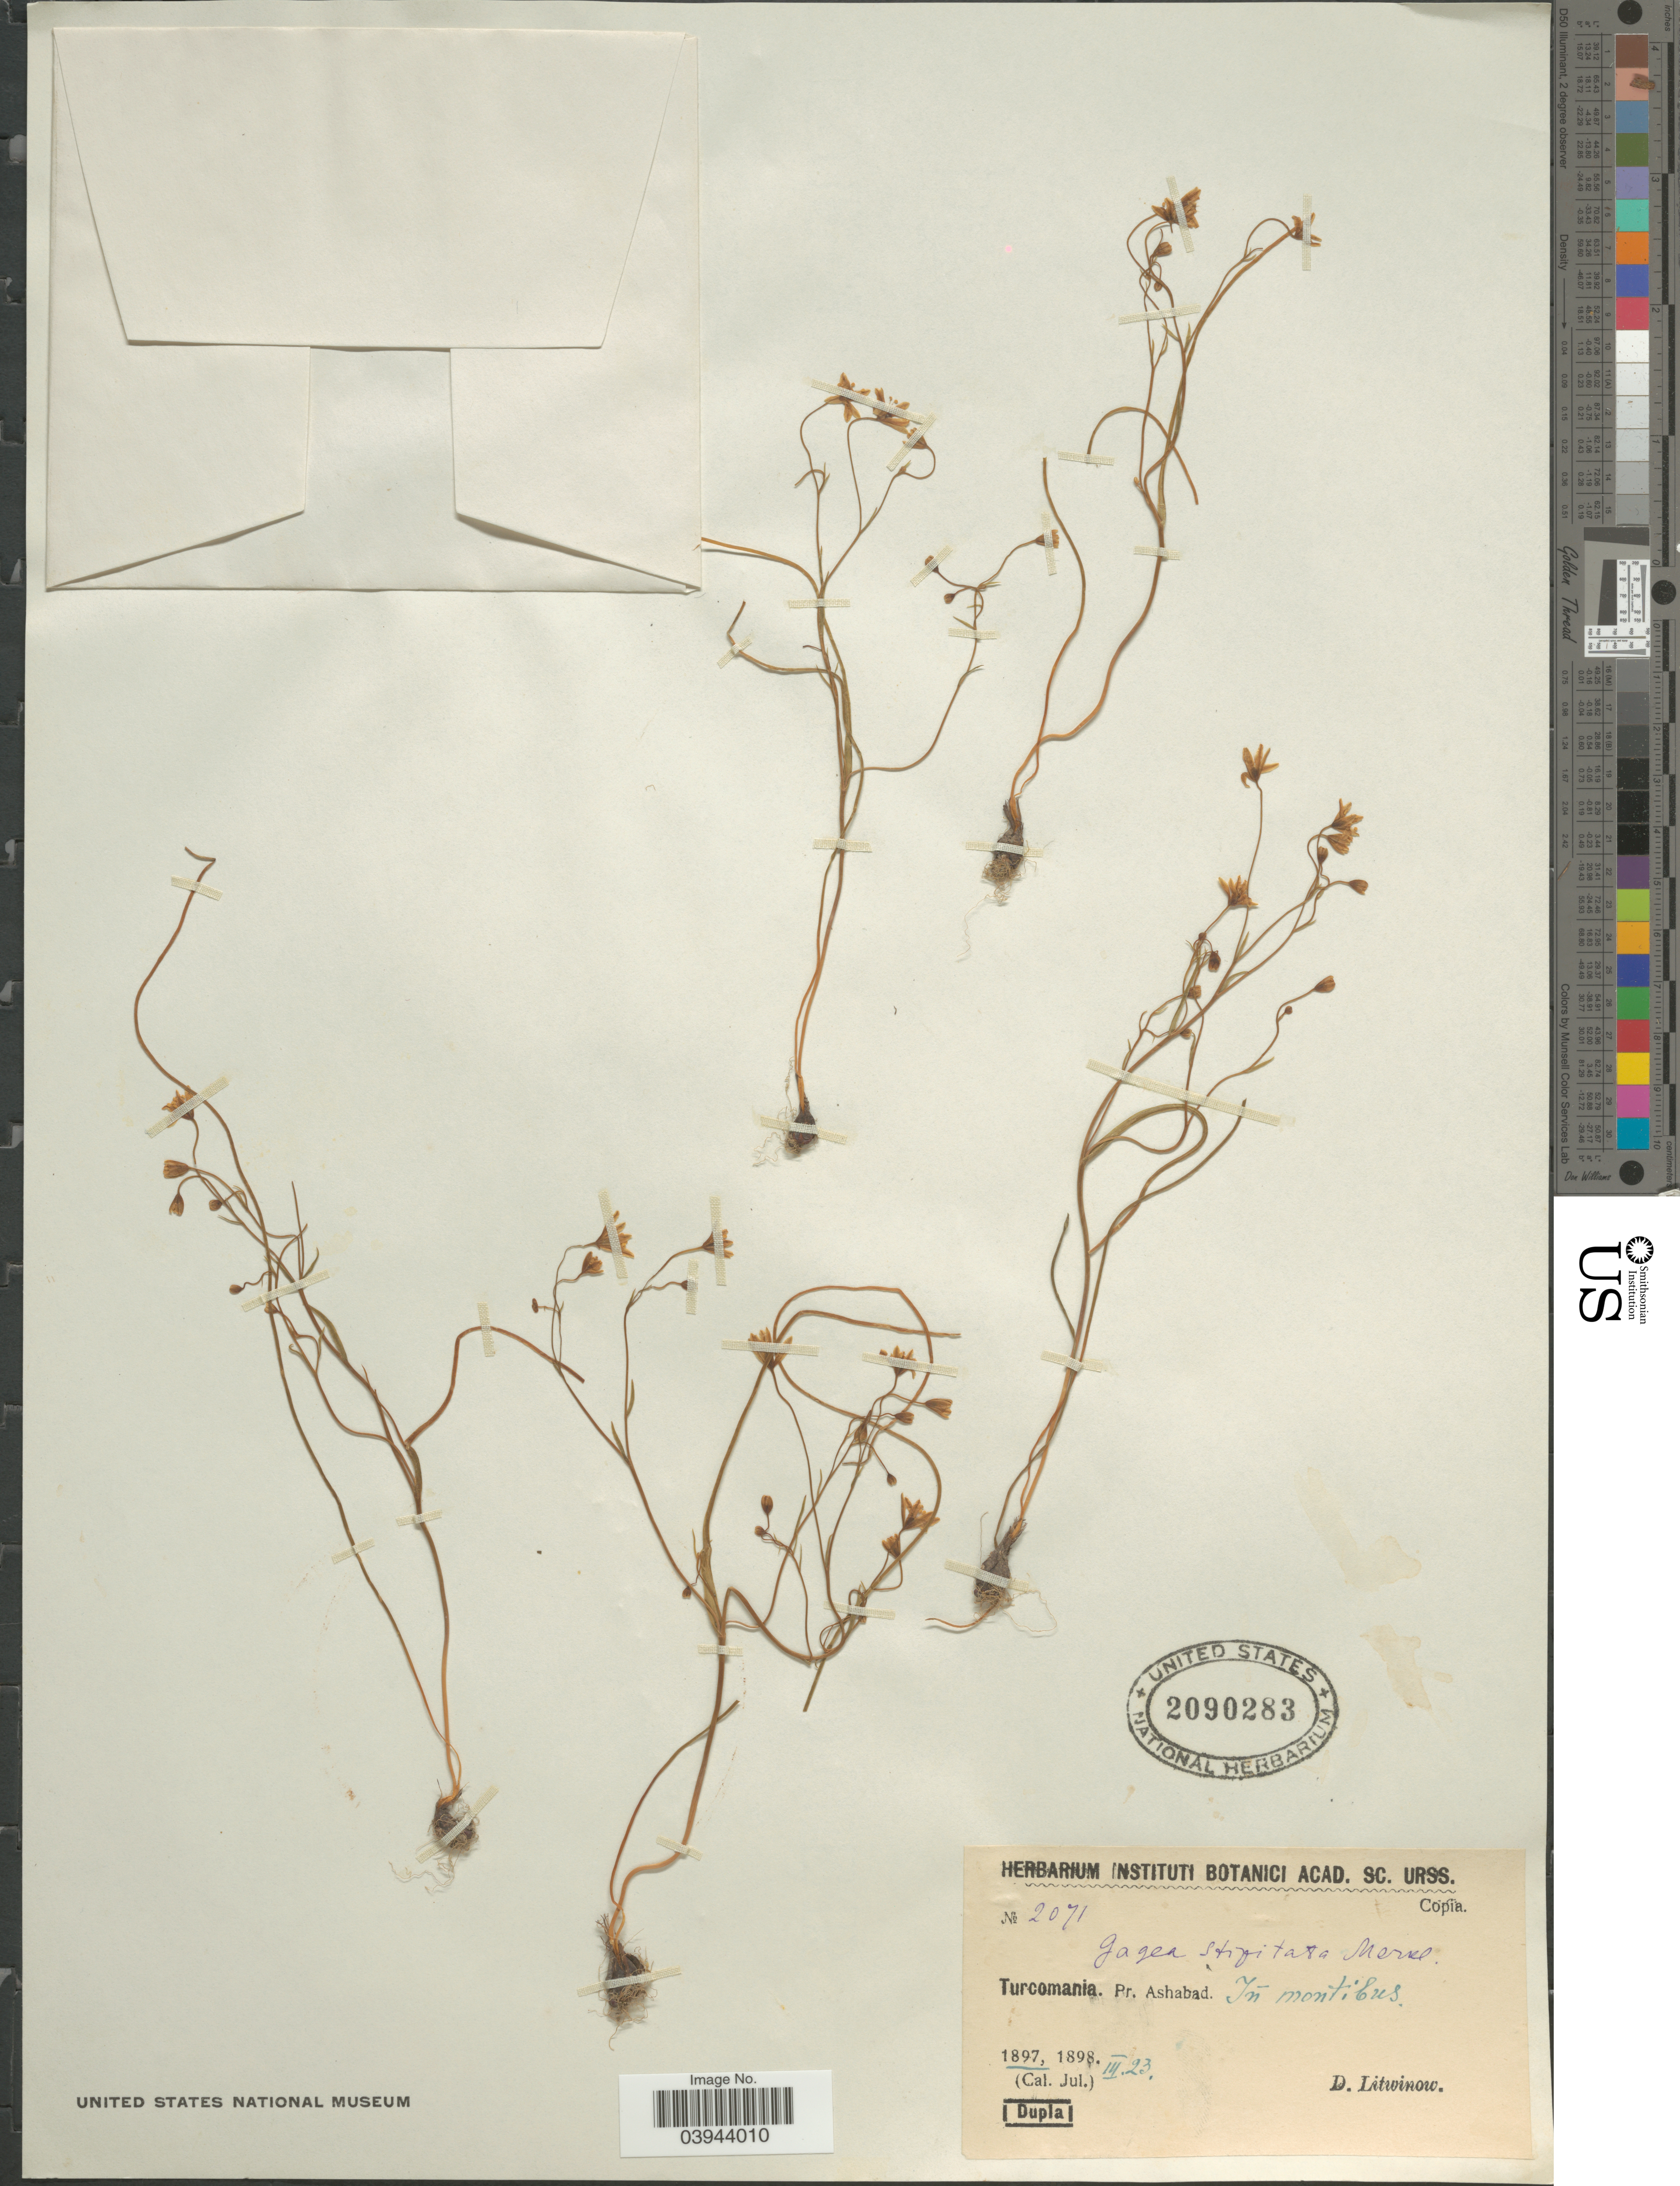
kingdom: Plantae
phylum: Tracheophyta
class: Liliopsida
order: Liliales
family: Liliaceae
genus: Gagea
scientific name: Gagea stipitata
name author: Merckl. ex Bunge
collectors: D. Litwinow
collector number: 2071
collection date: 1897-03-23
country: Turkmenistan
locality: Turcomania. Pr. Ashabad. In montibus.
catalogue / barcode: US 2090283